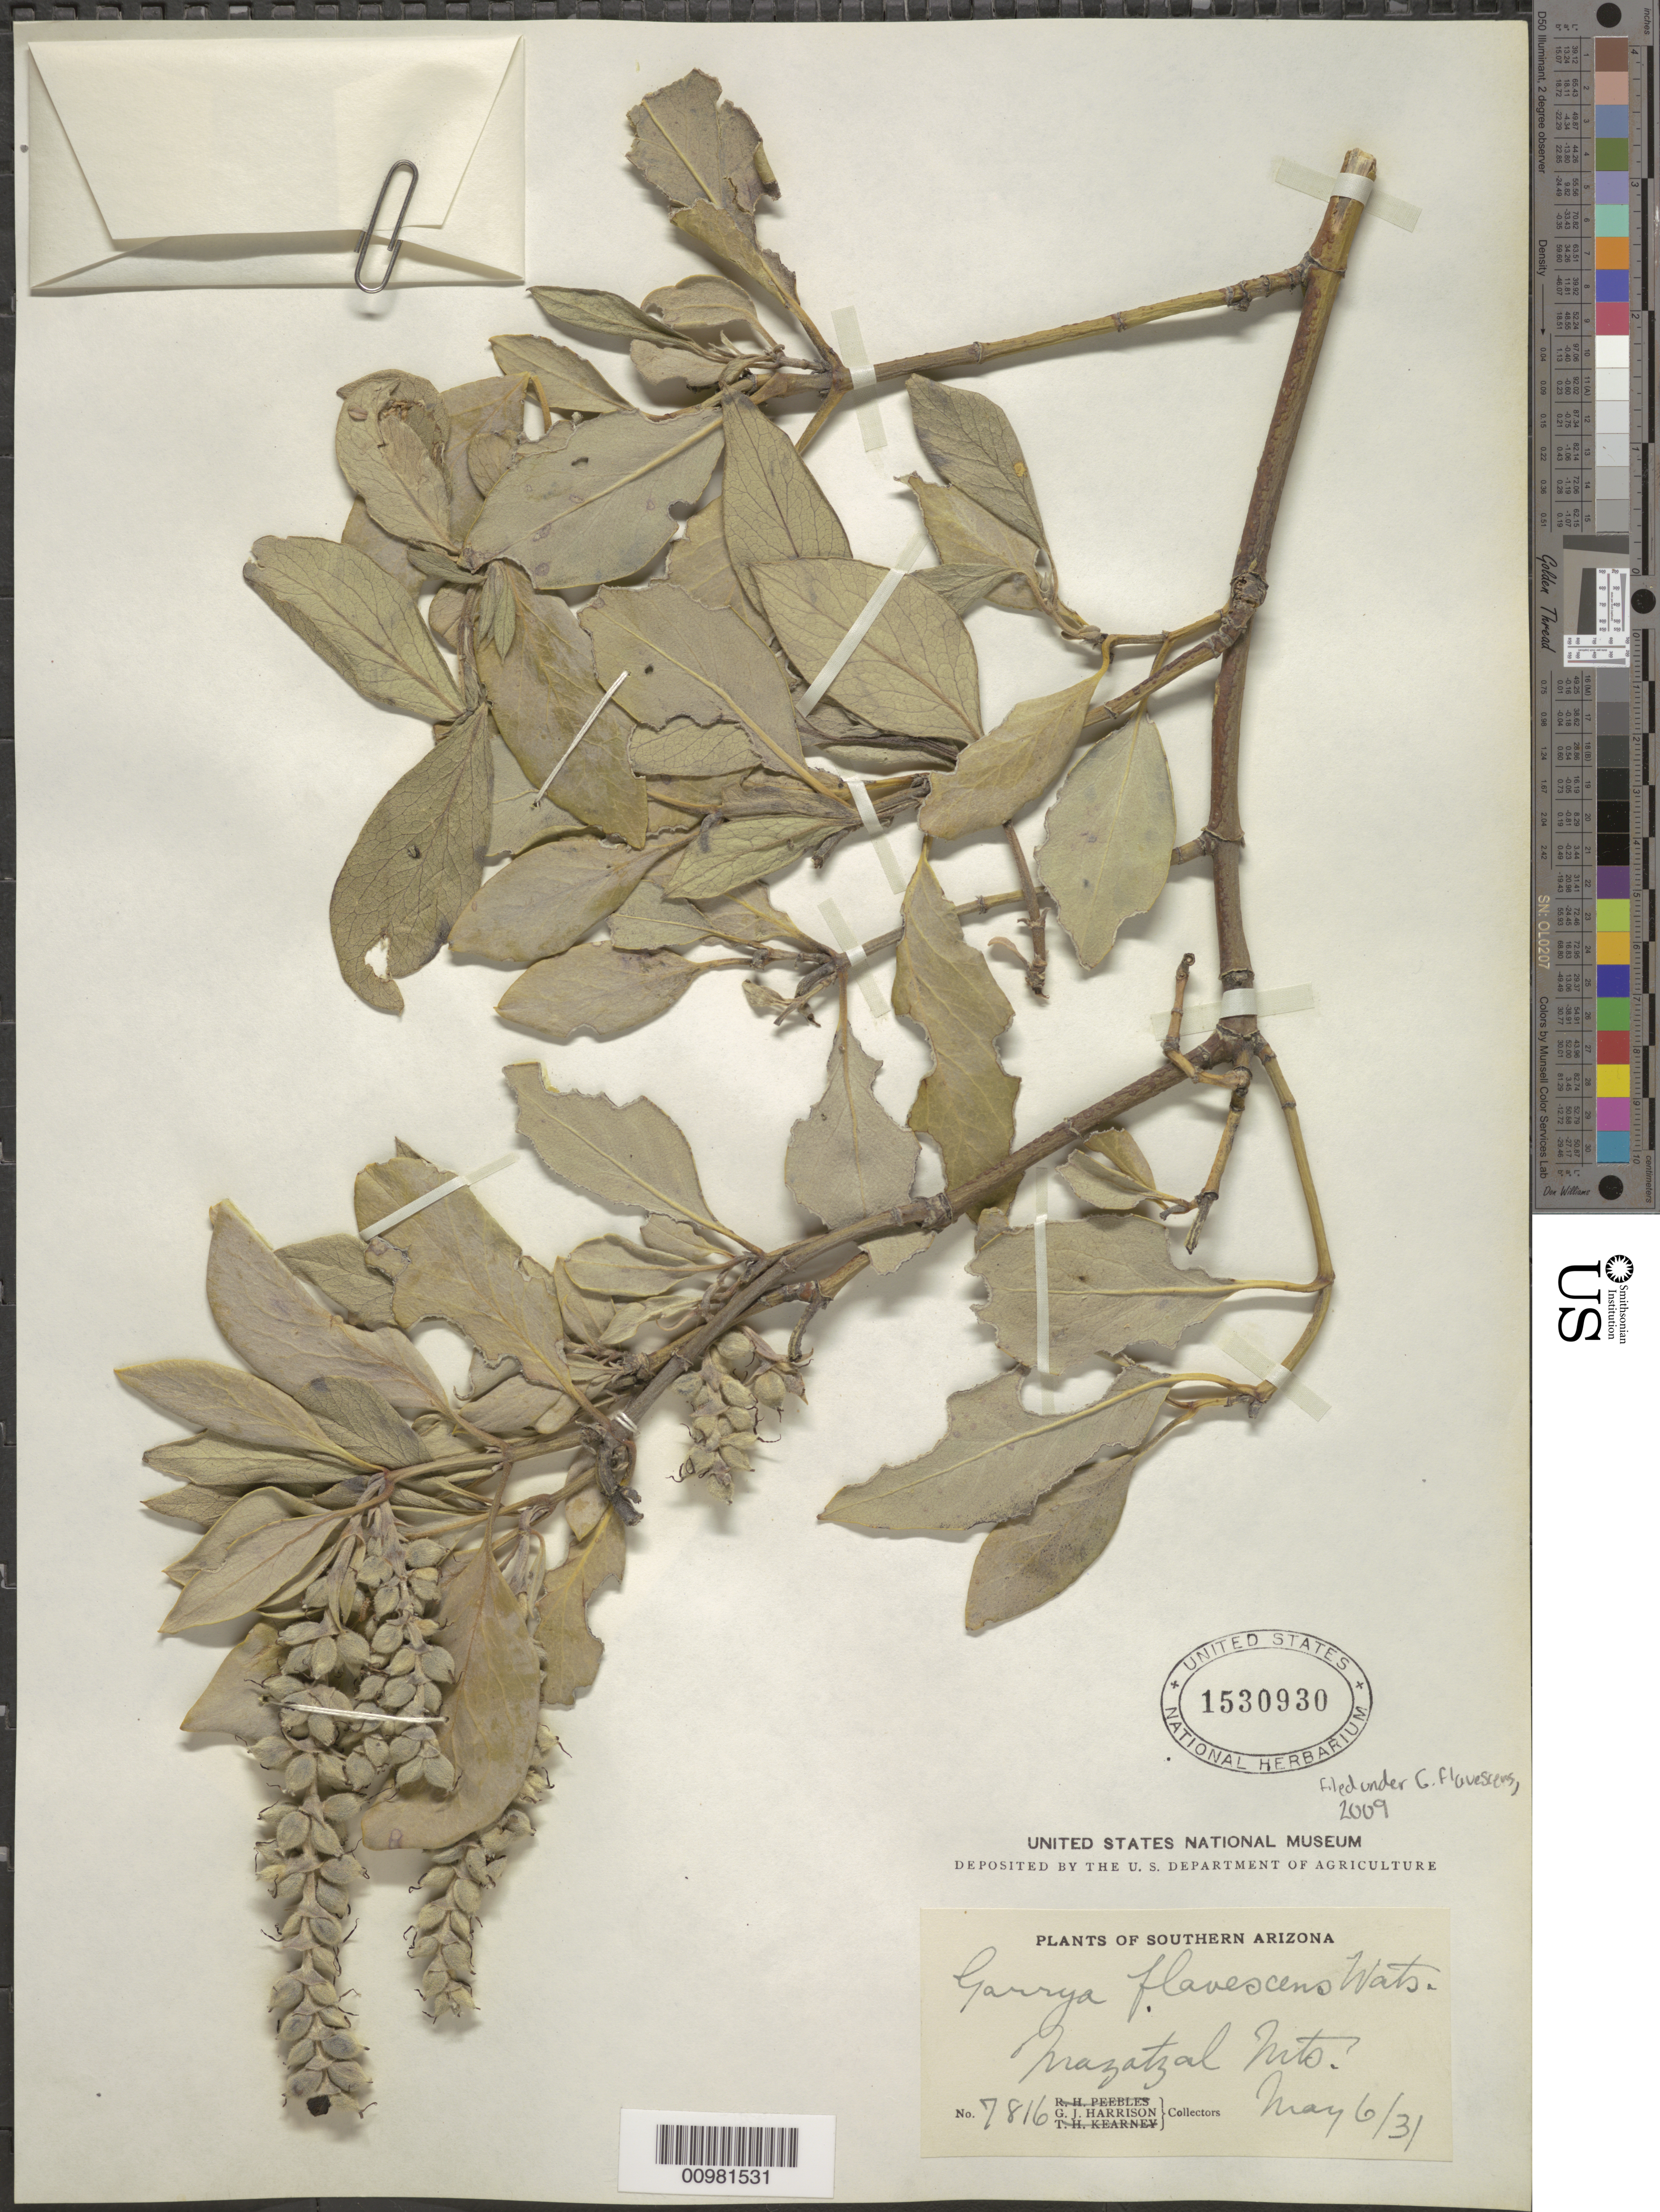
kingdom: Plantae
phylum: Tracheophyta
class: Magnoliopsida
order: Garryales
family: Garryaceae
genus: Garrya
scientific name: Garrya flavescens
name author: S. Watson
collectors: G. J. Harrison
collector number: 7816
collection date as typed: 06 May 1931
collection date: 1931-05-06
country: United States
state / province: Arizona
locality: Mazatazal Mts (could be either Maricopa or Gila county because this range forms the county border)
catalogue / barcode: US 1530930